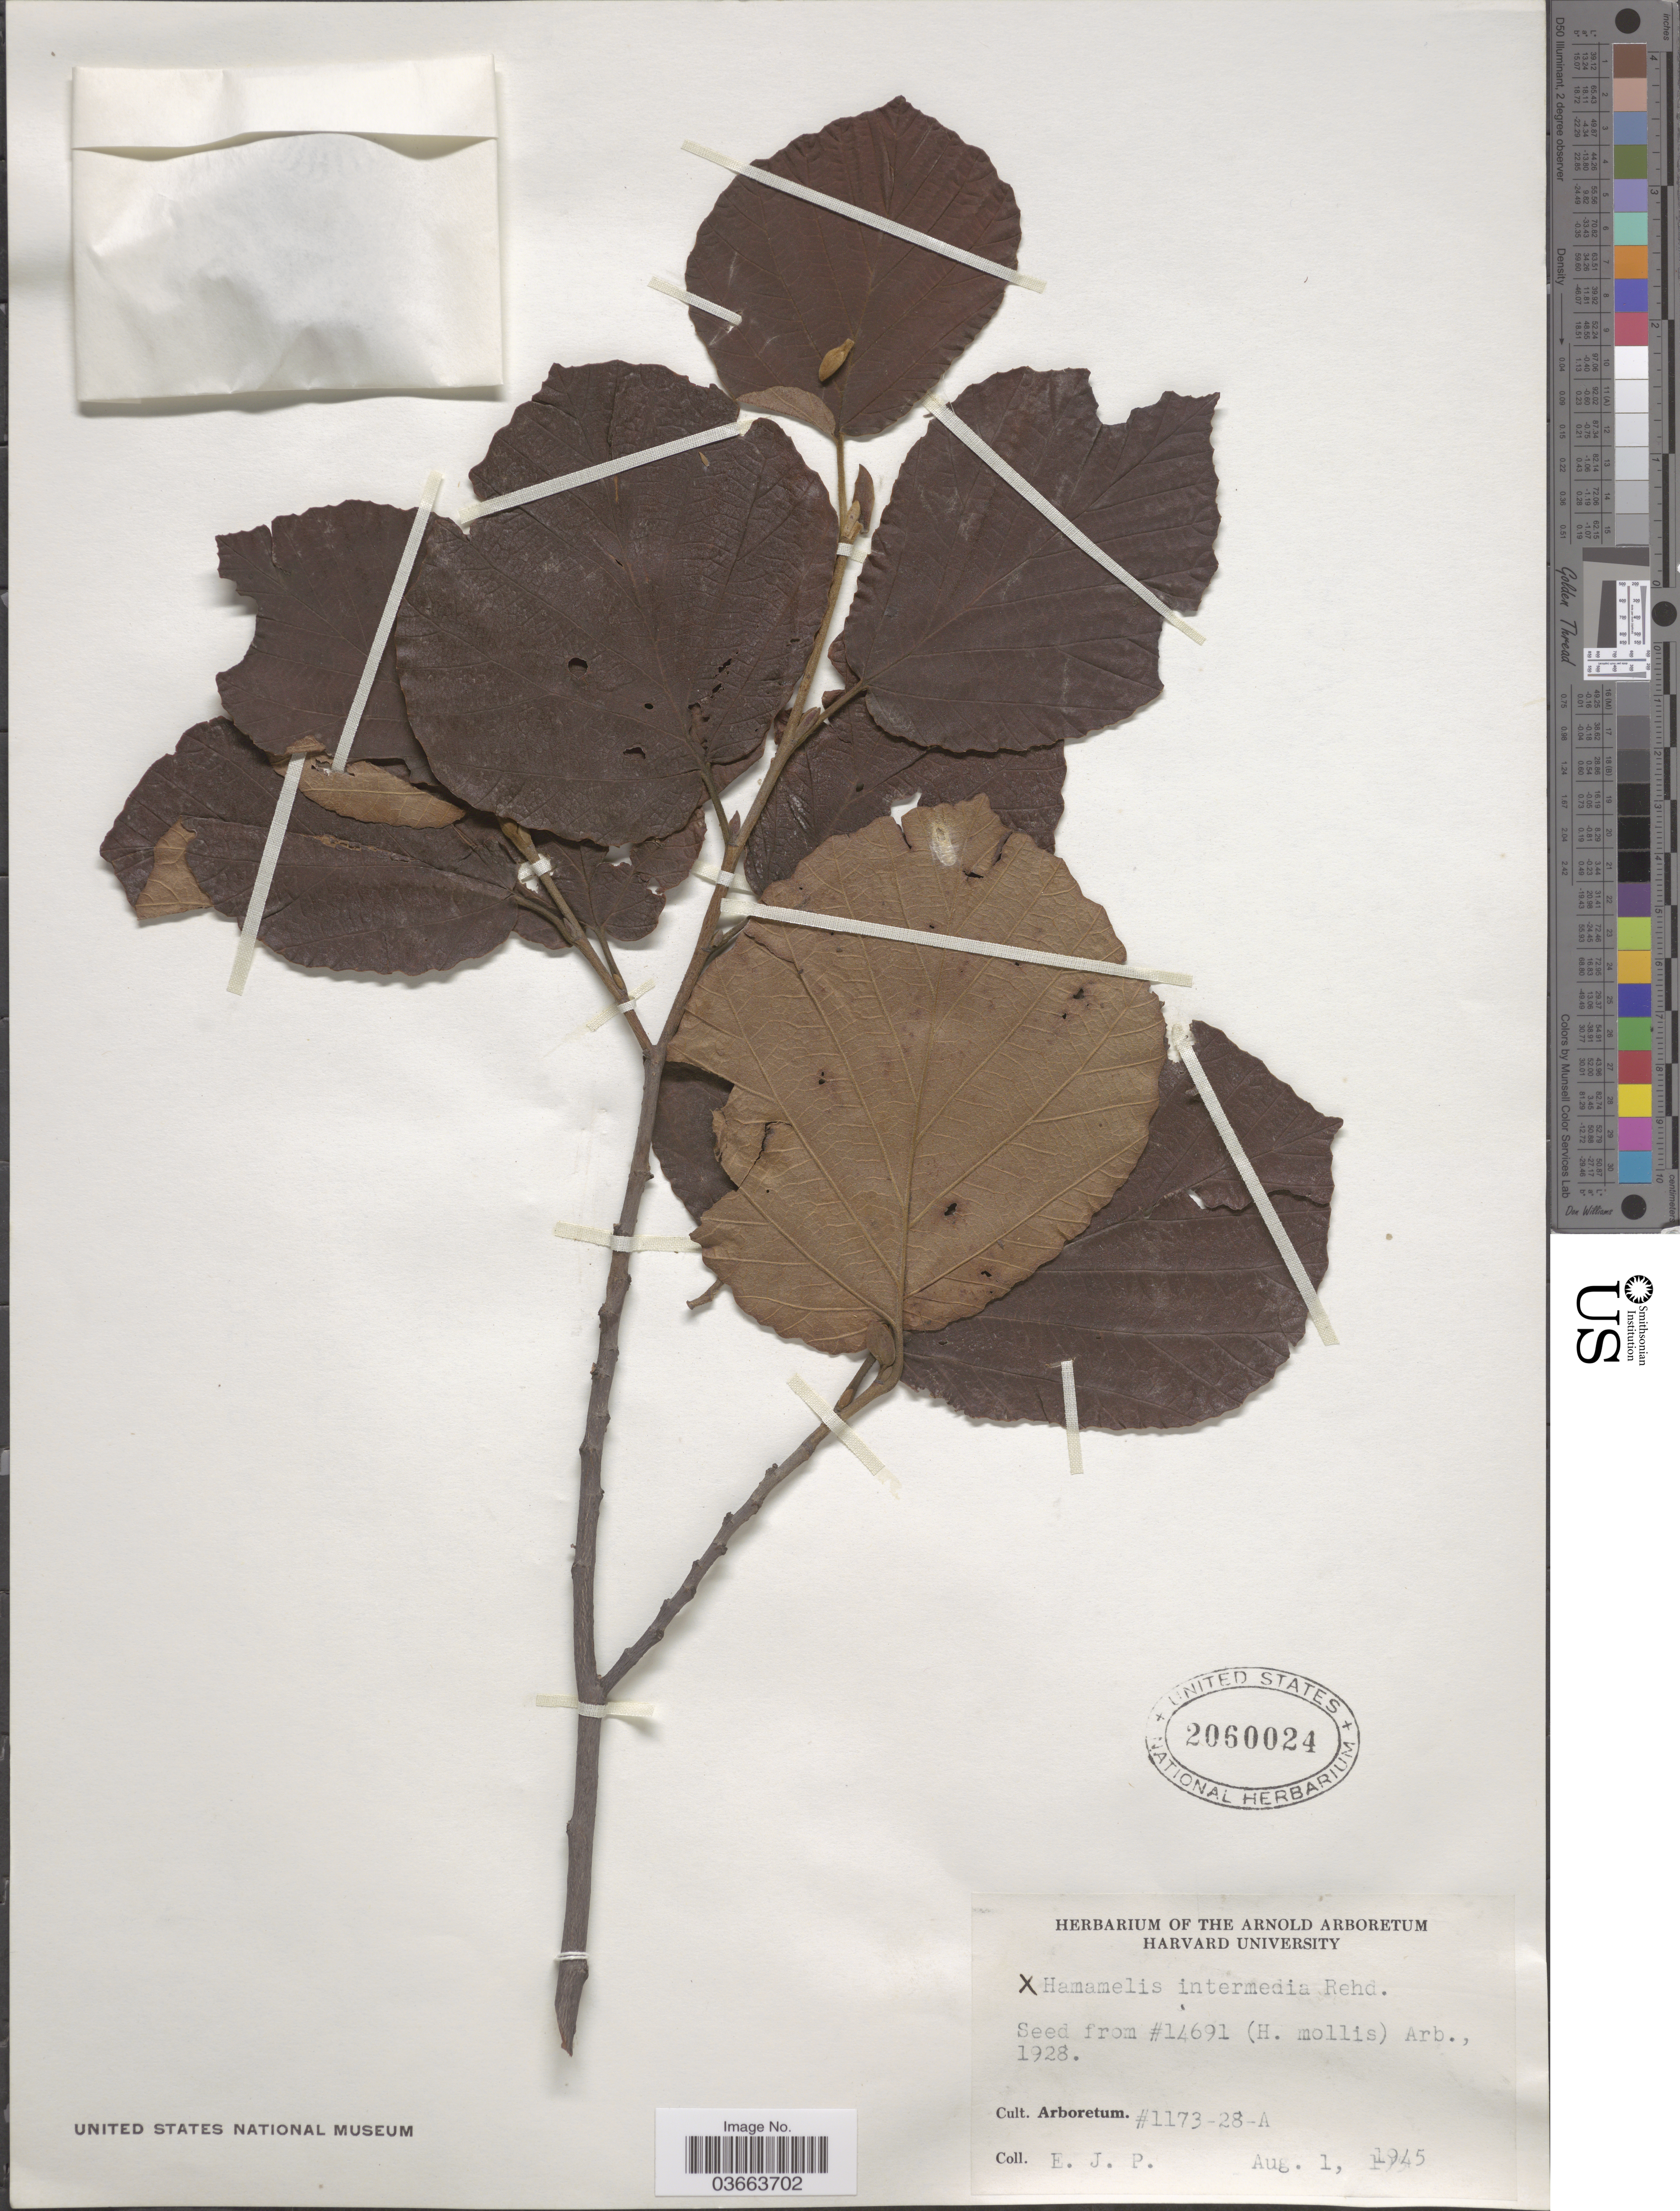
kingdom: Plantae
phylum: Tracheophyta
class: Magnoliopsida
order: Saxifragales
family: Hamamelidaceae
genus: Hamamelis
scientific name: Hamamelis x intermedia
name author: Rehder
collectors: E. J. P.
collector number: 1173-28-A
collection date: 1945-08-01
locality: Arboretum.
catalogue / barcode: US 2060024